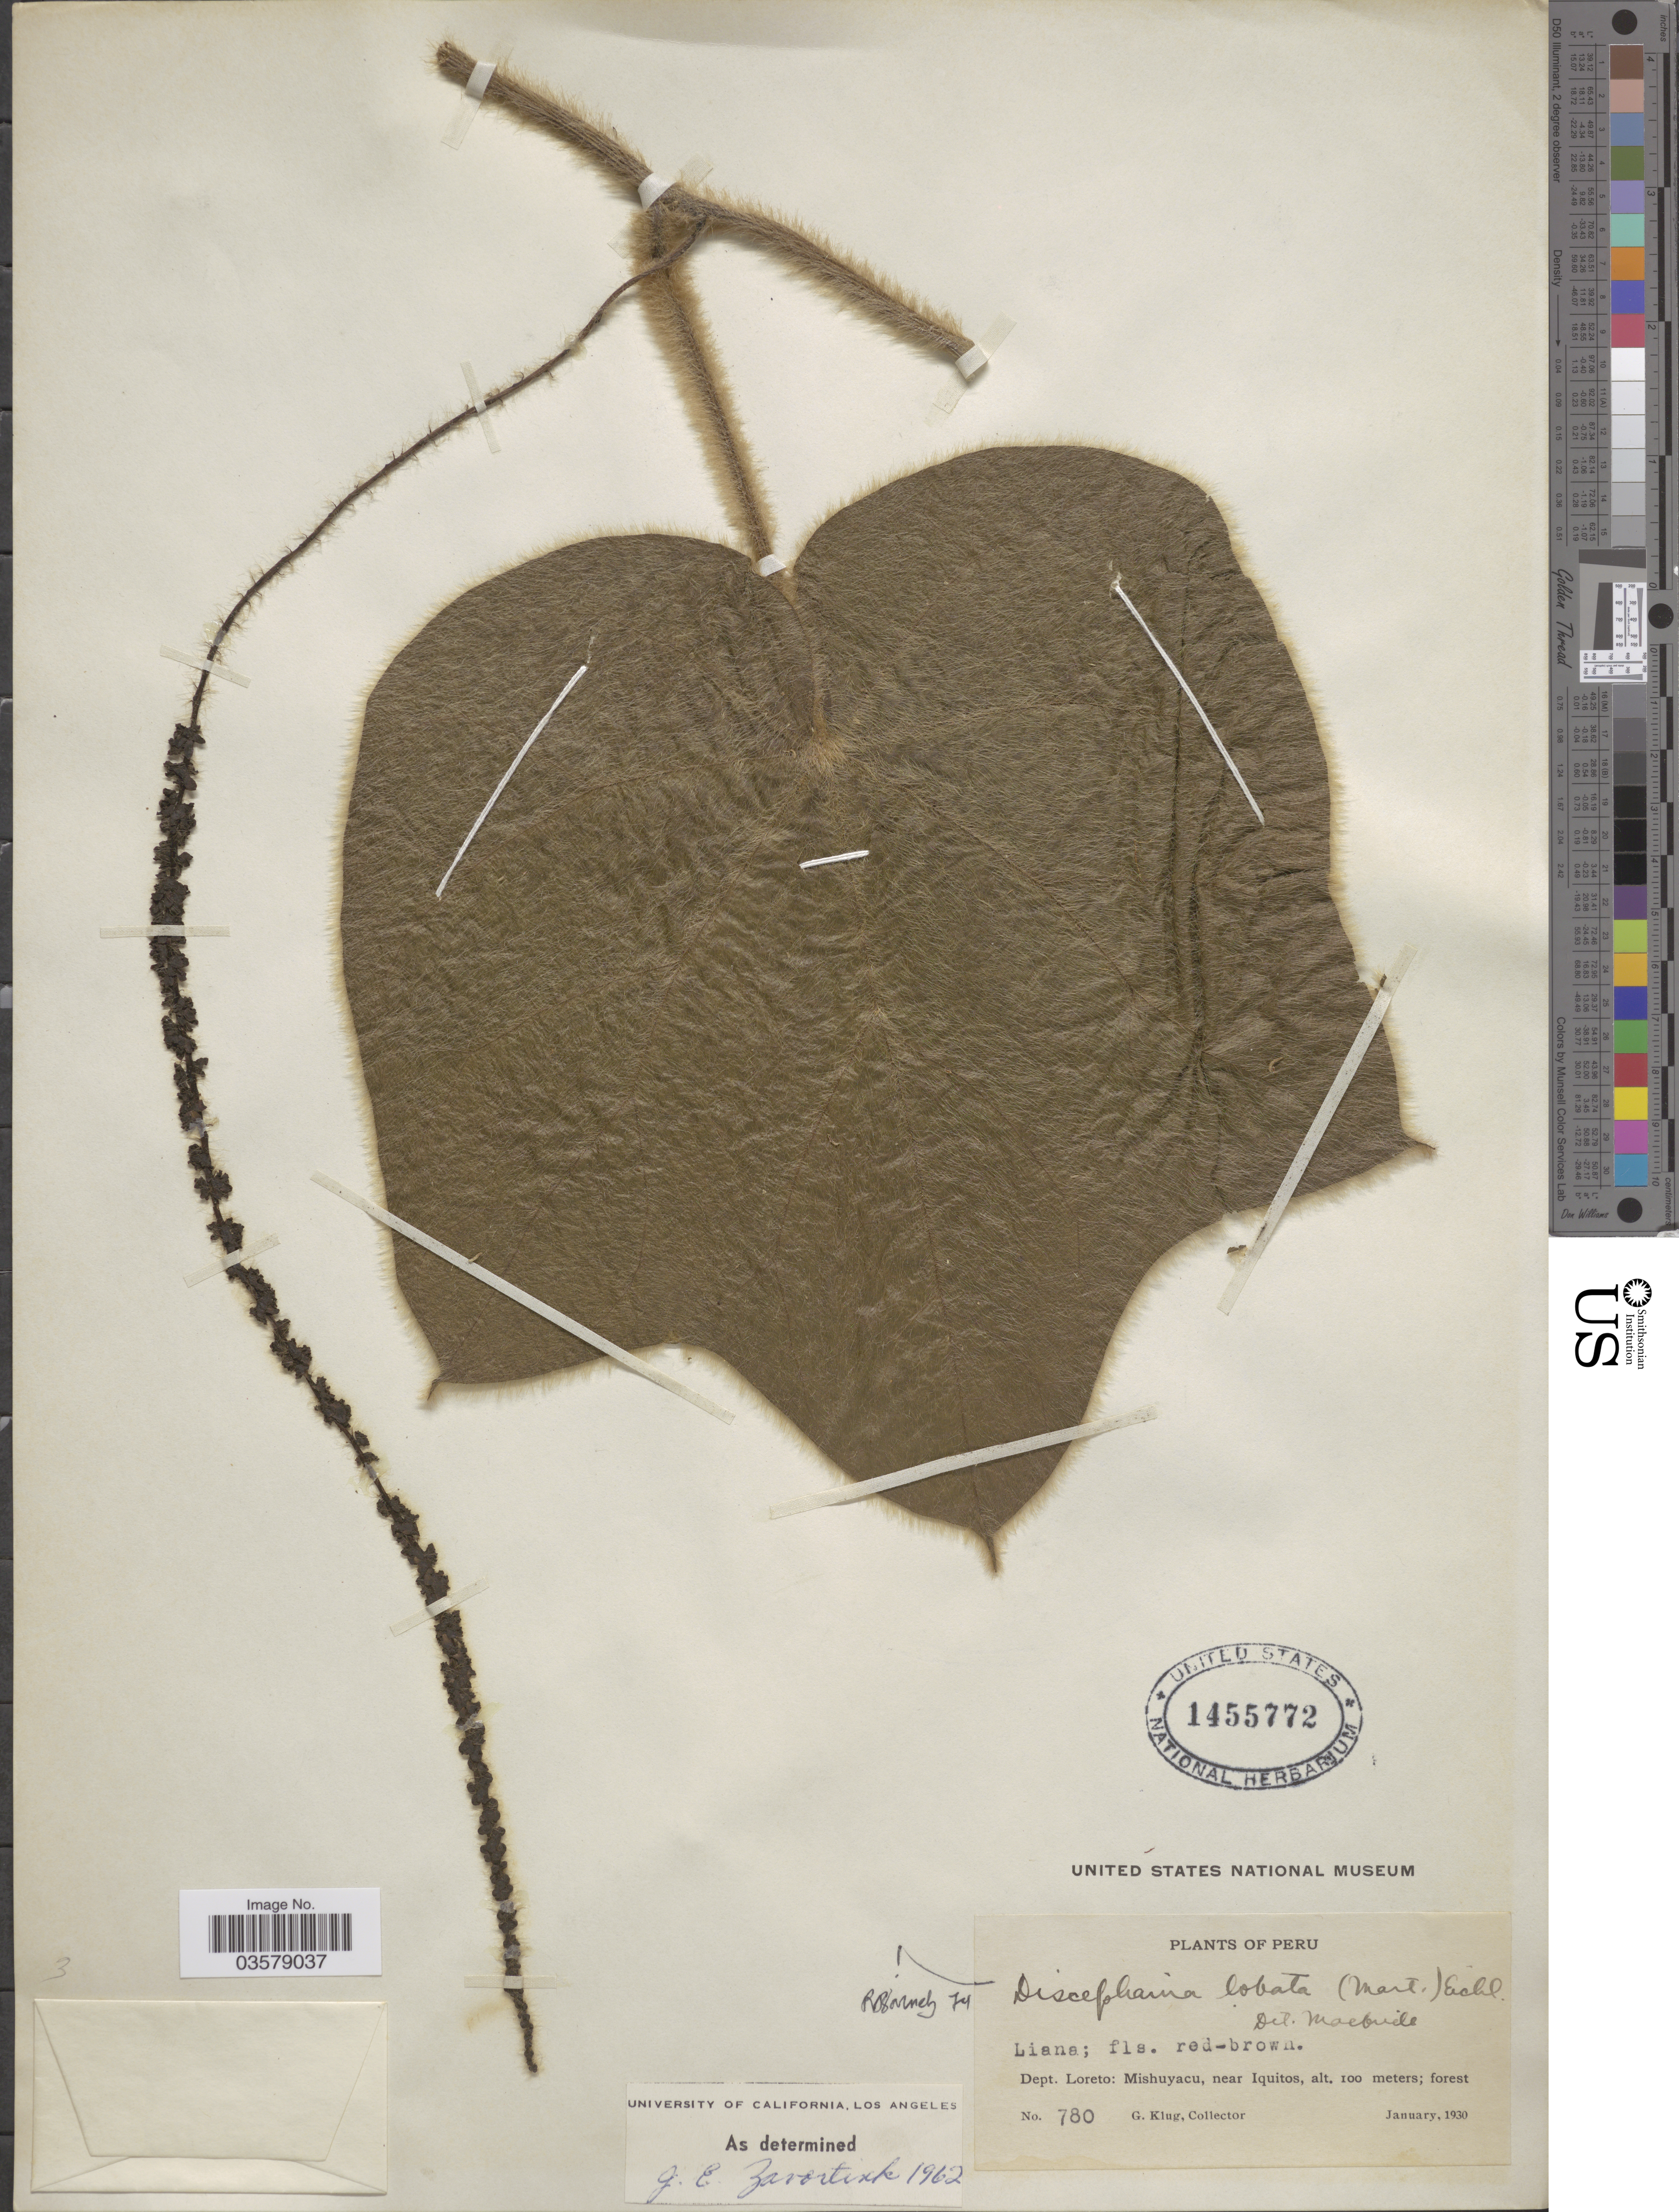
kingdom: Plantae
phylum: Tracheophyta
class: Magnoliopsida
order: Ranunculales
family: Menispermaceae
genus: Disciphania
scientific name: Disciphania lobata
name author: Eichler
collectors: G. Klug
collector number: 780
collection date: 1930-01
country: Peru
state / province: Loreto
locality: Dept. Loreto: Mishuyacu, near Iquitos.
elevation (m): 100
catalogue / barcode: US 1455772